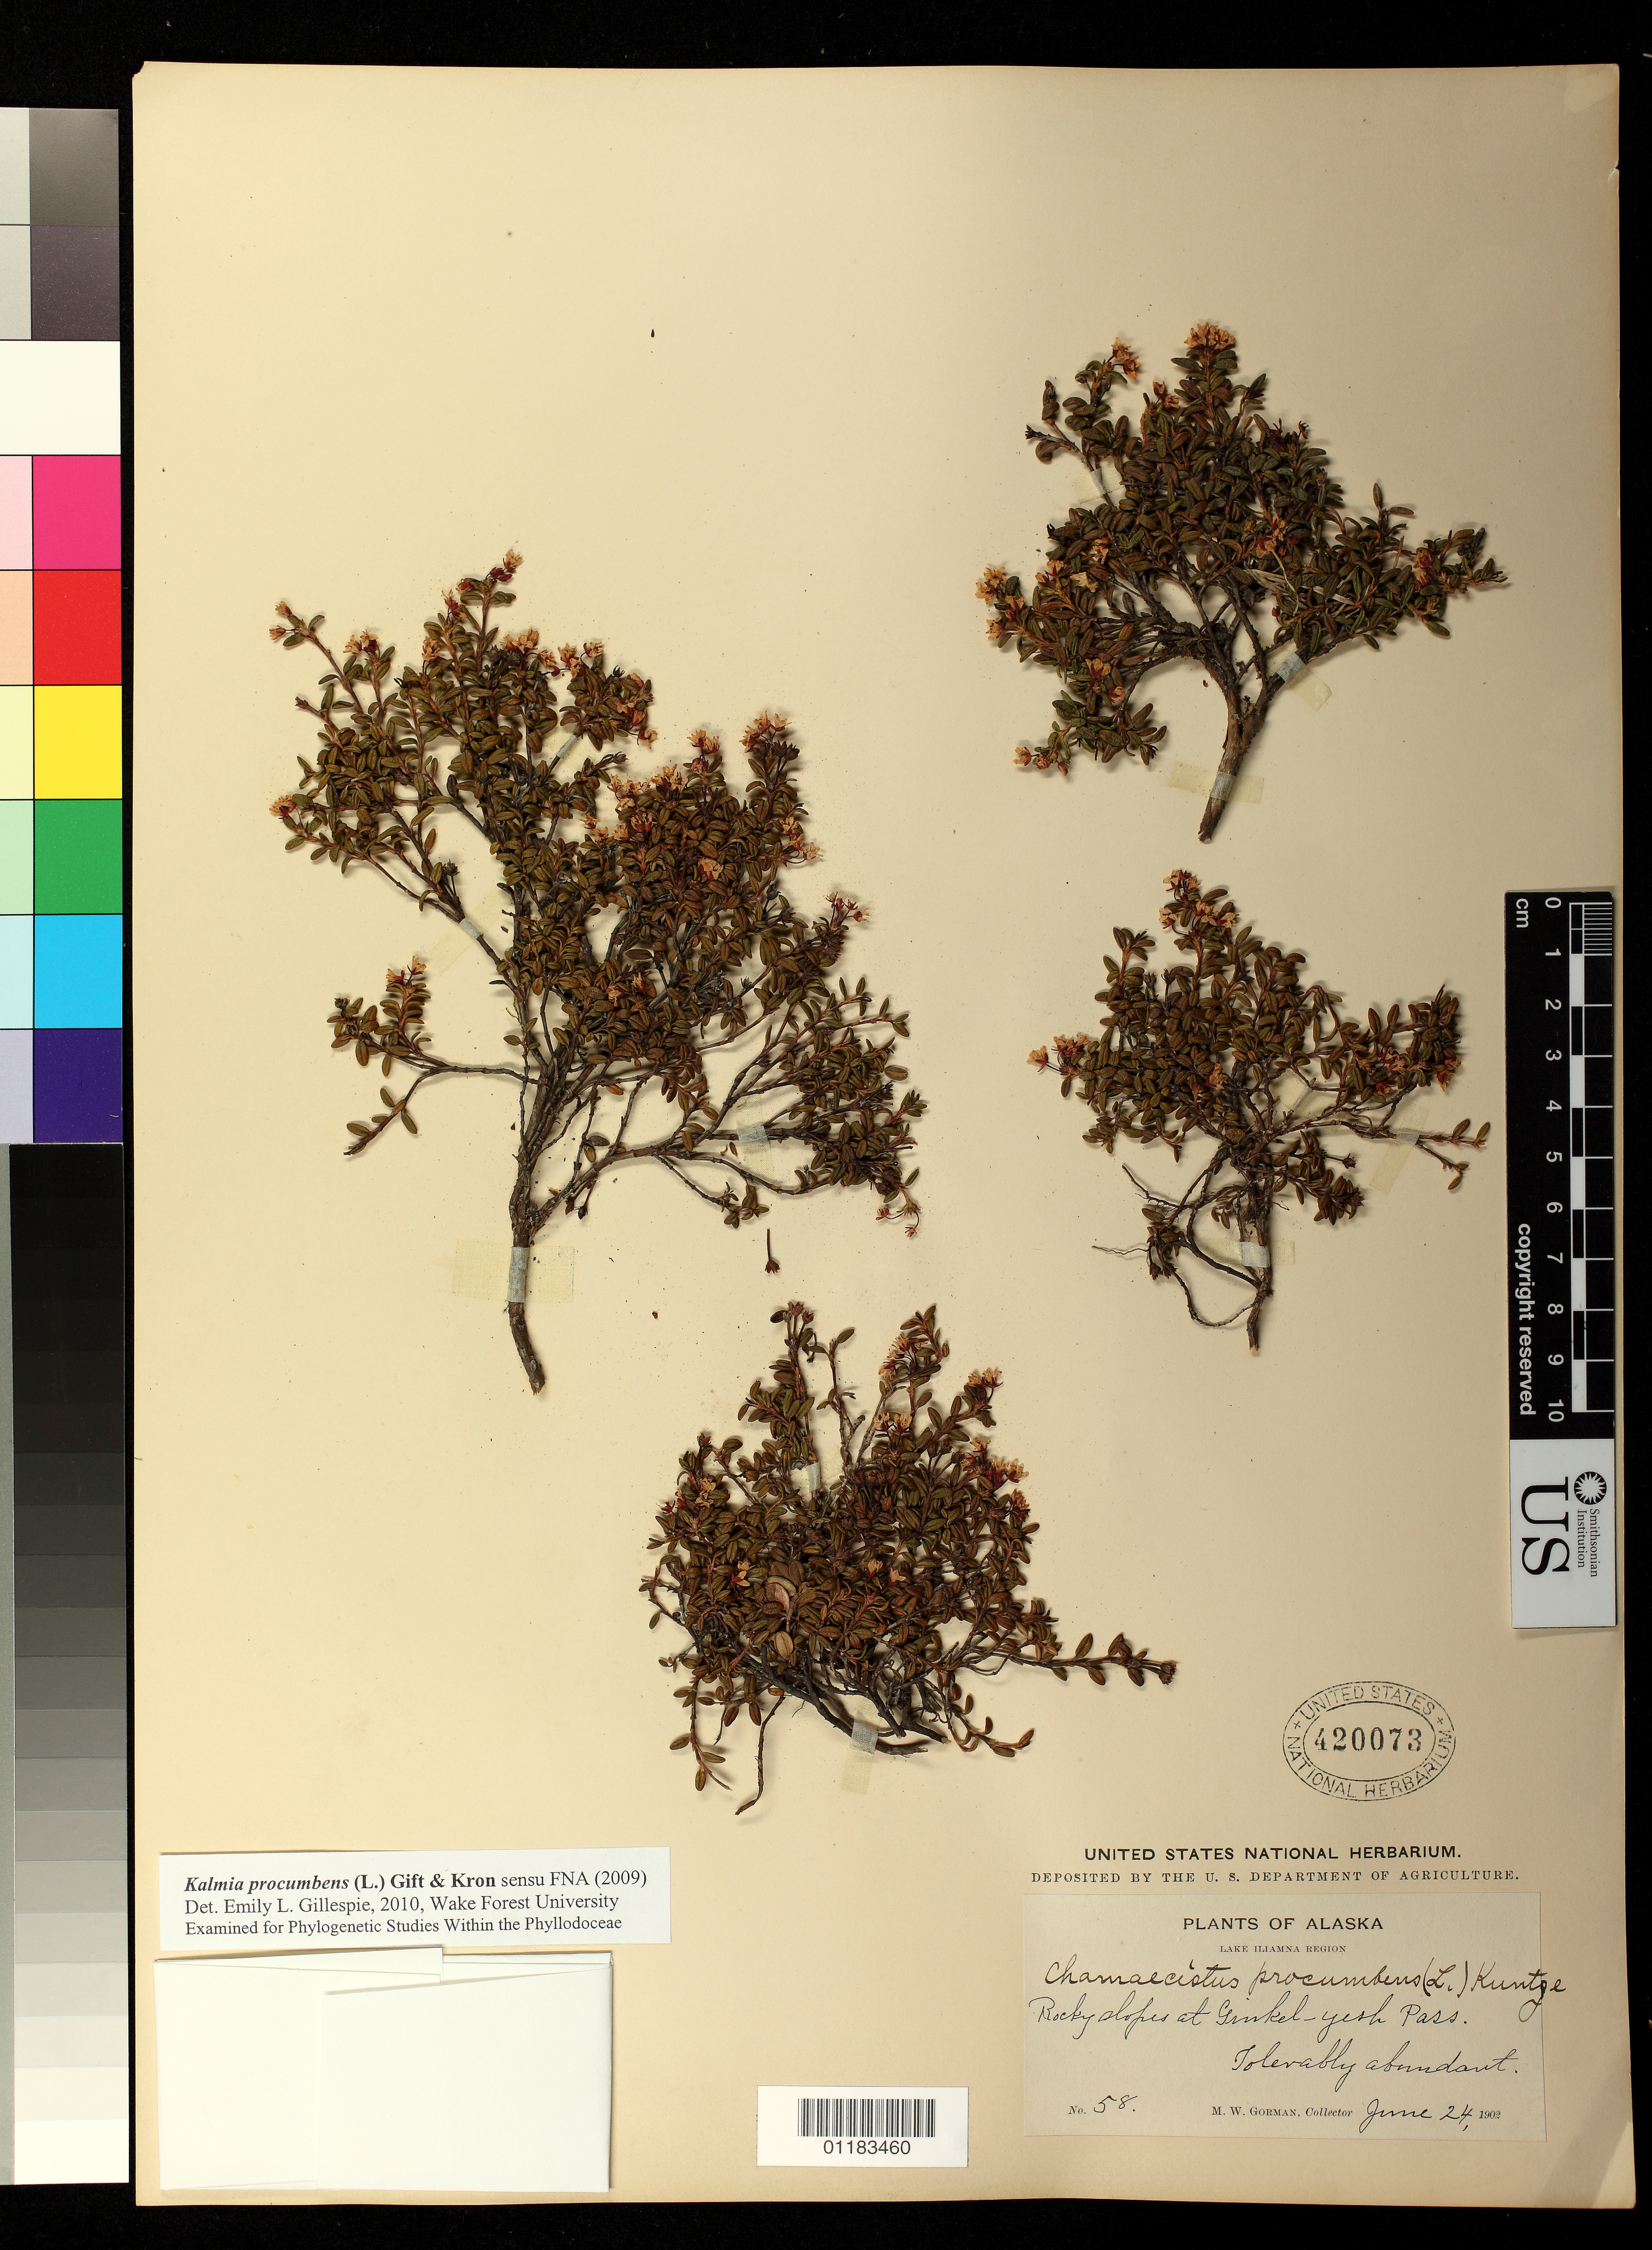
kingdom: Plantae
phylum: Tracheophyta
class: Magnoliopsida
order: Ericales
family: Ericaceae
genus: Kalmia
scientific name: Kalmia procumbens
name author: (L.) Gift et al.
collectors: M. W. Gorman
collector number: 58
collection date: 1902-06-24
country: United States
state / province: Alaska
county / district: Lake and Peninsula Borough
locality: Rocky slopes at Ginkel-yesh Pass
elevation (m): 244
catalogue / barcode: US 420073